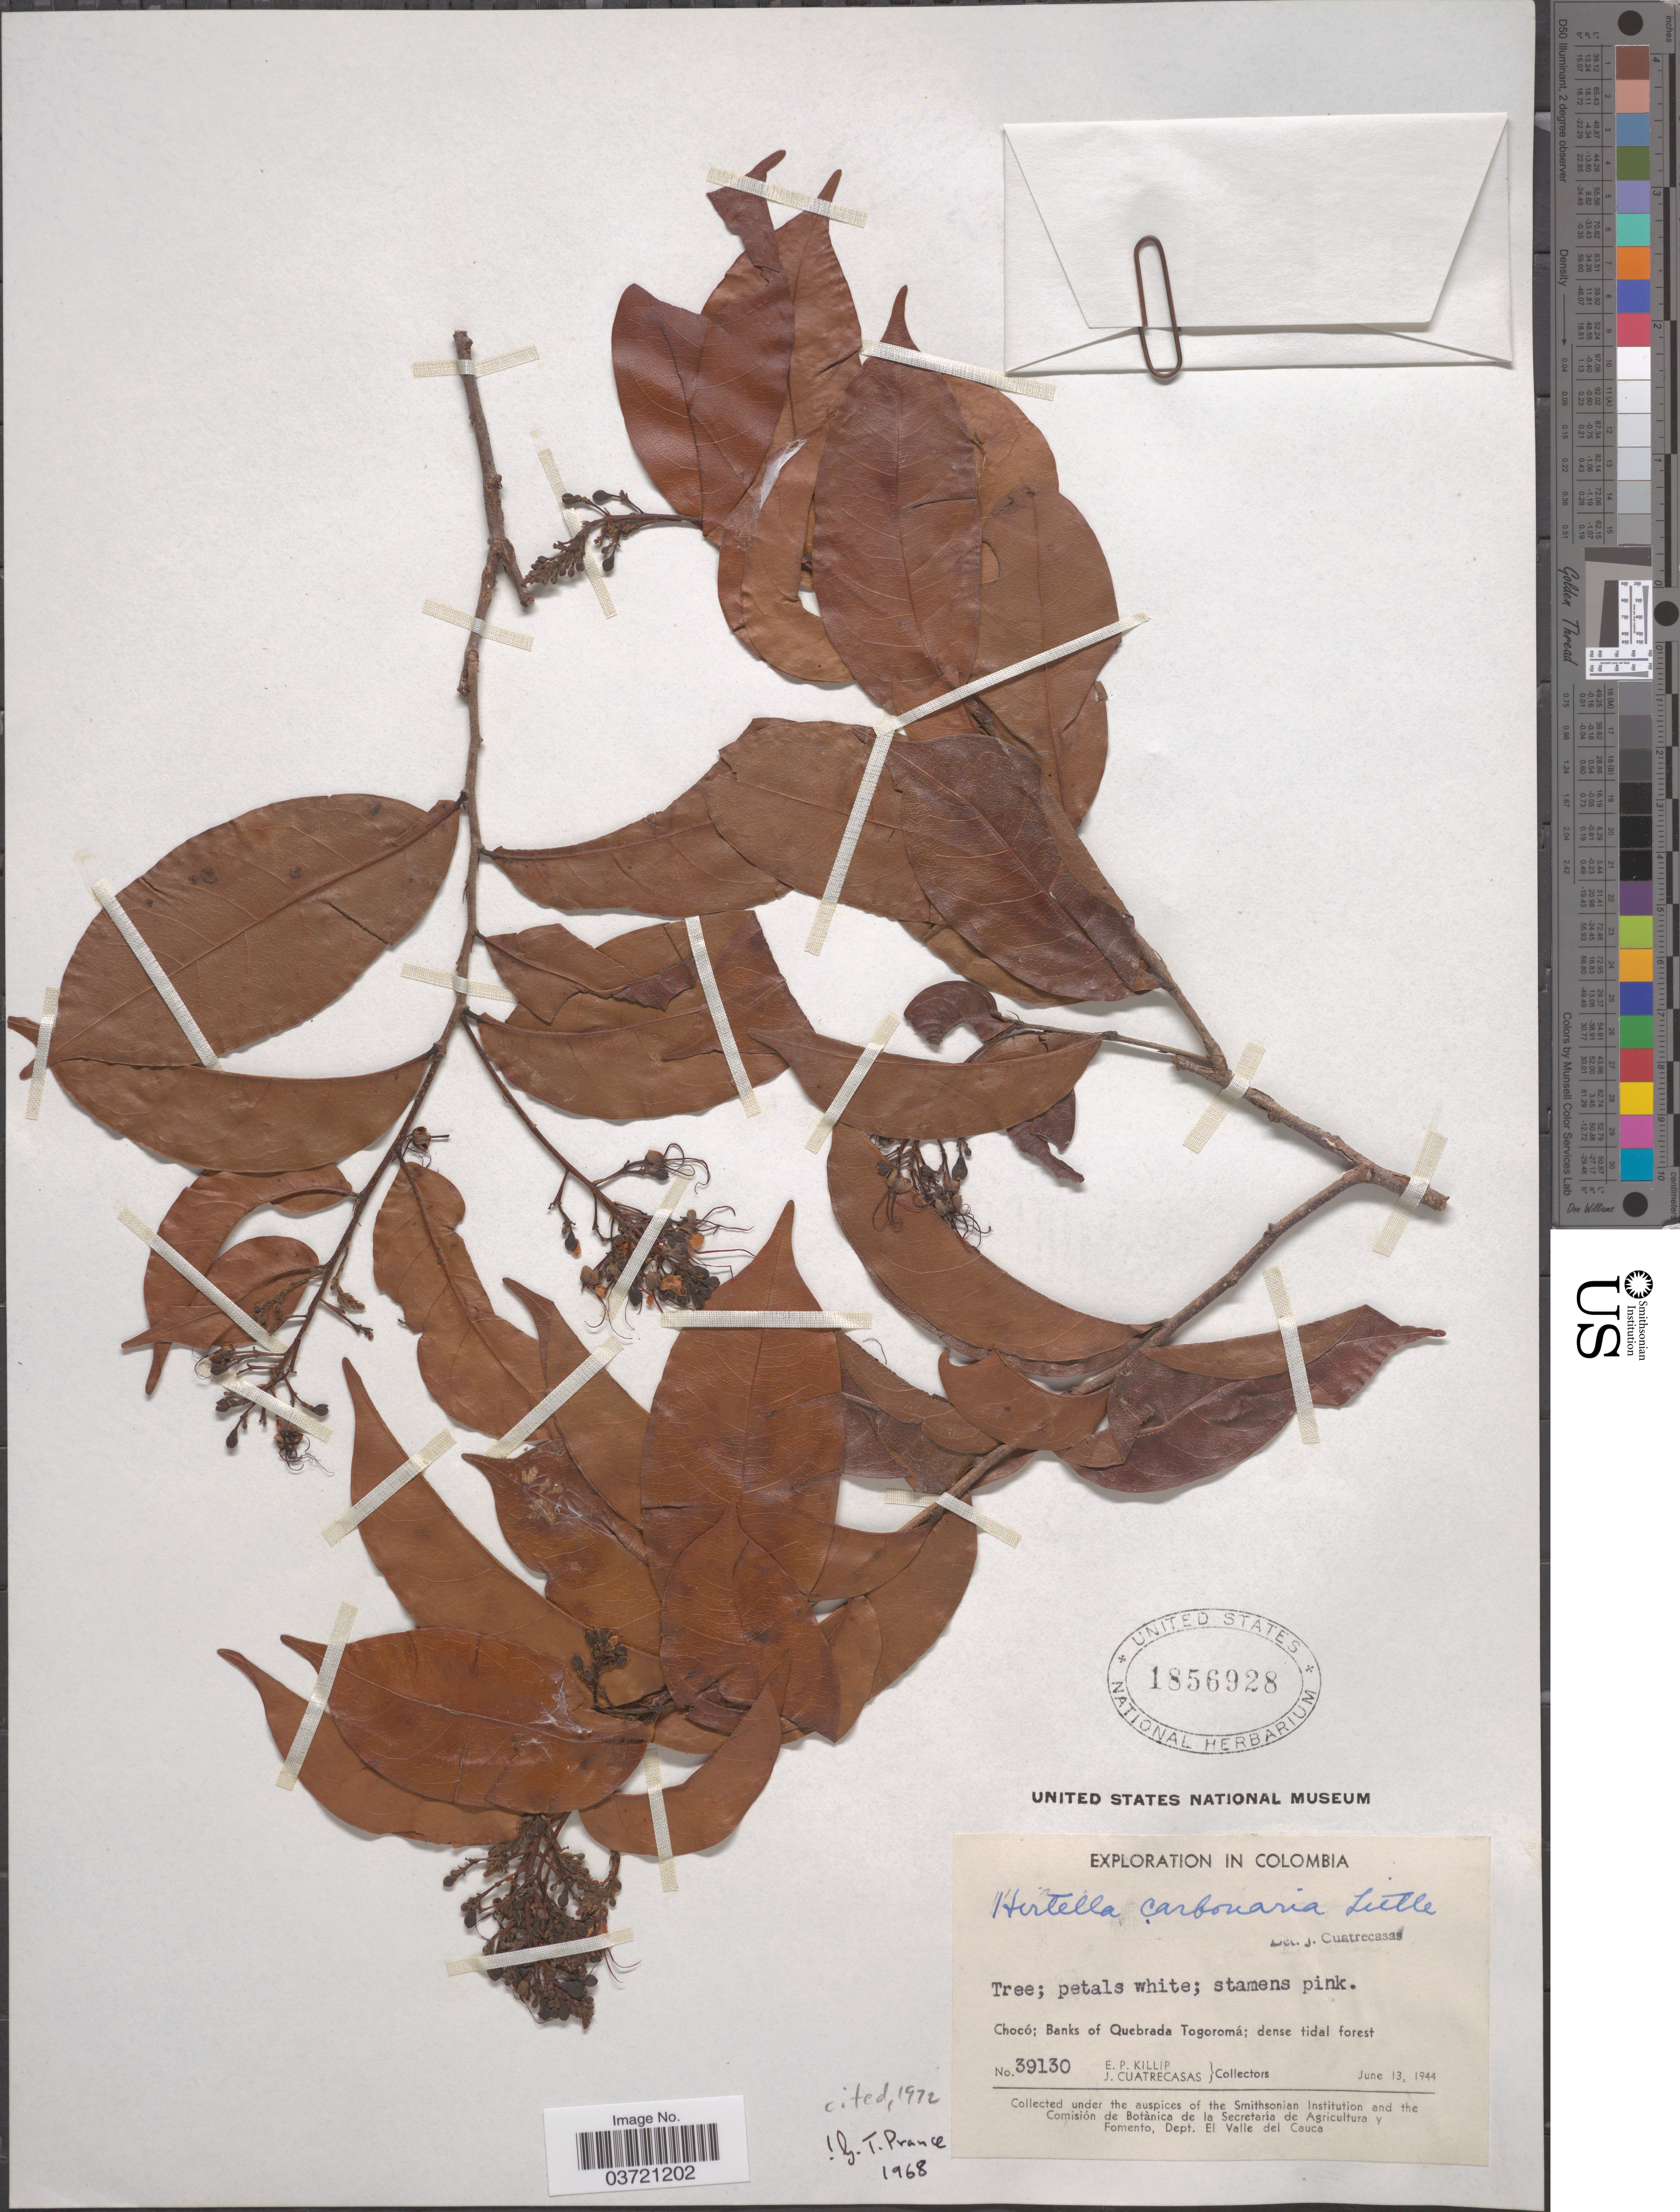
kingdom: Plantae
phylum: Tracheophyta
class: Magnoliopsida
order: Malpighiales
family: Chrysobalanaceae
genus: Hirtella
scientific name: Hirtella carbonaria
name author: Little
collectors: E. P. Killip & J. Cuatrecasas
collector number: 39130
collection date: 1944-06-13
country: Colombia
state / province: Chocó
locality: Banks of Quebrada Togoromá; dense tidal forest.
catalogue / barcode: US 1856928